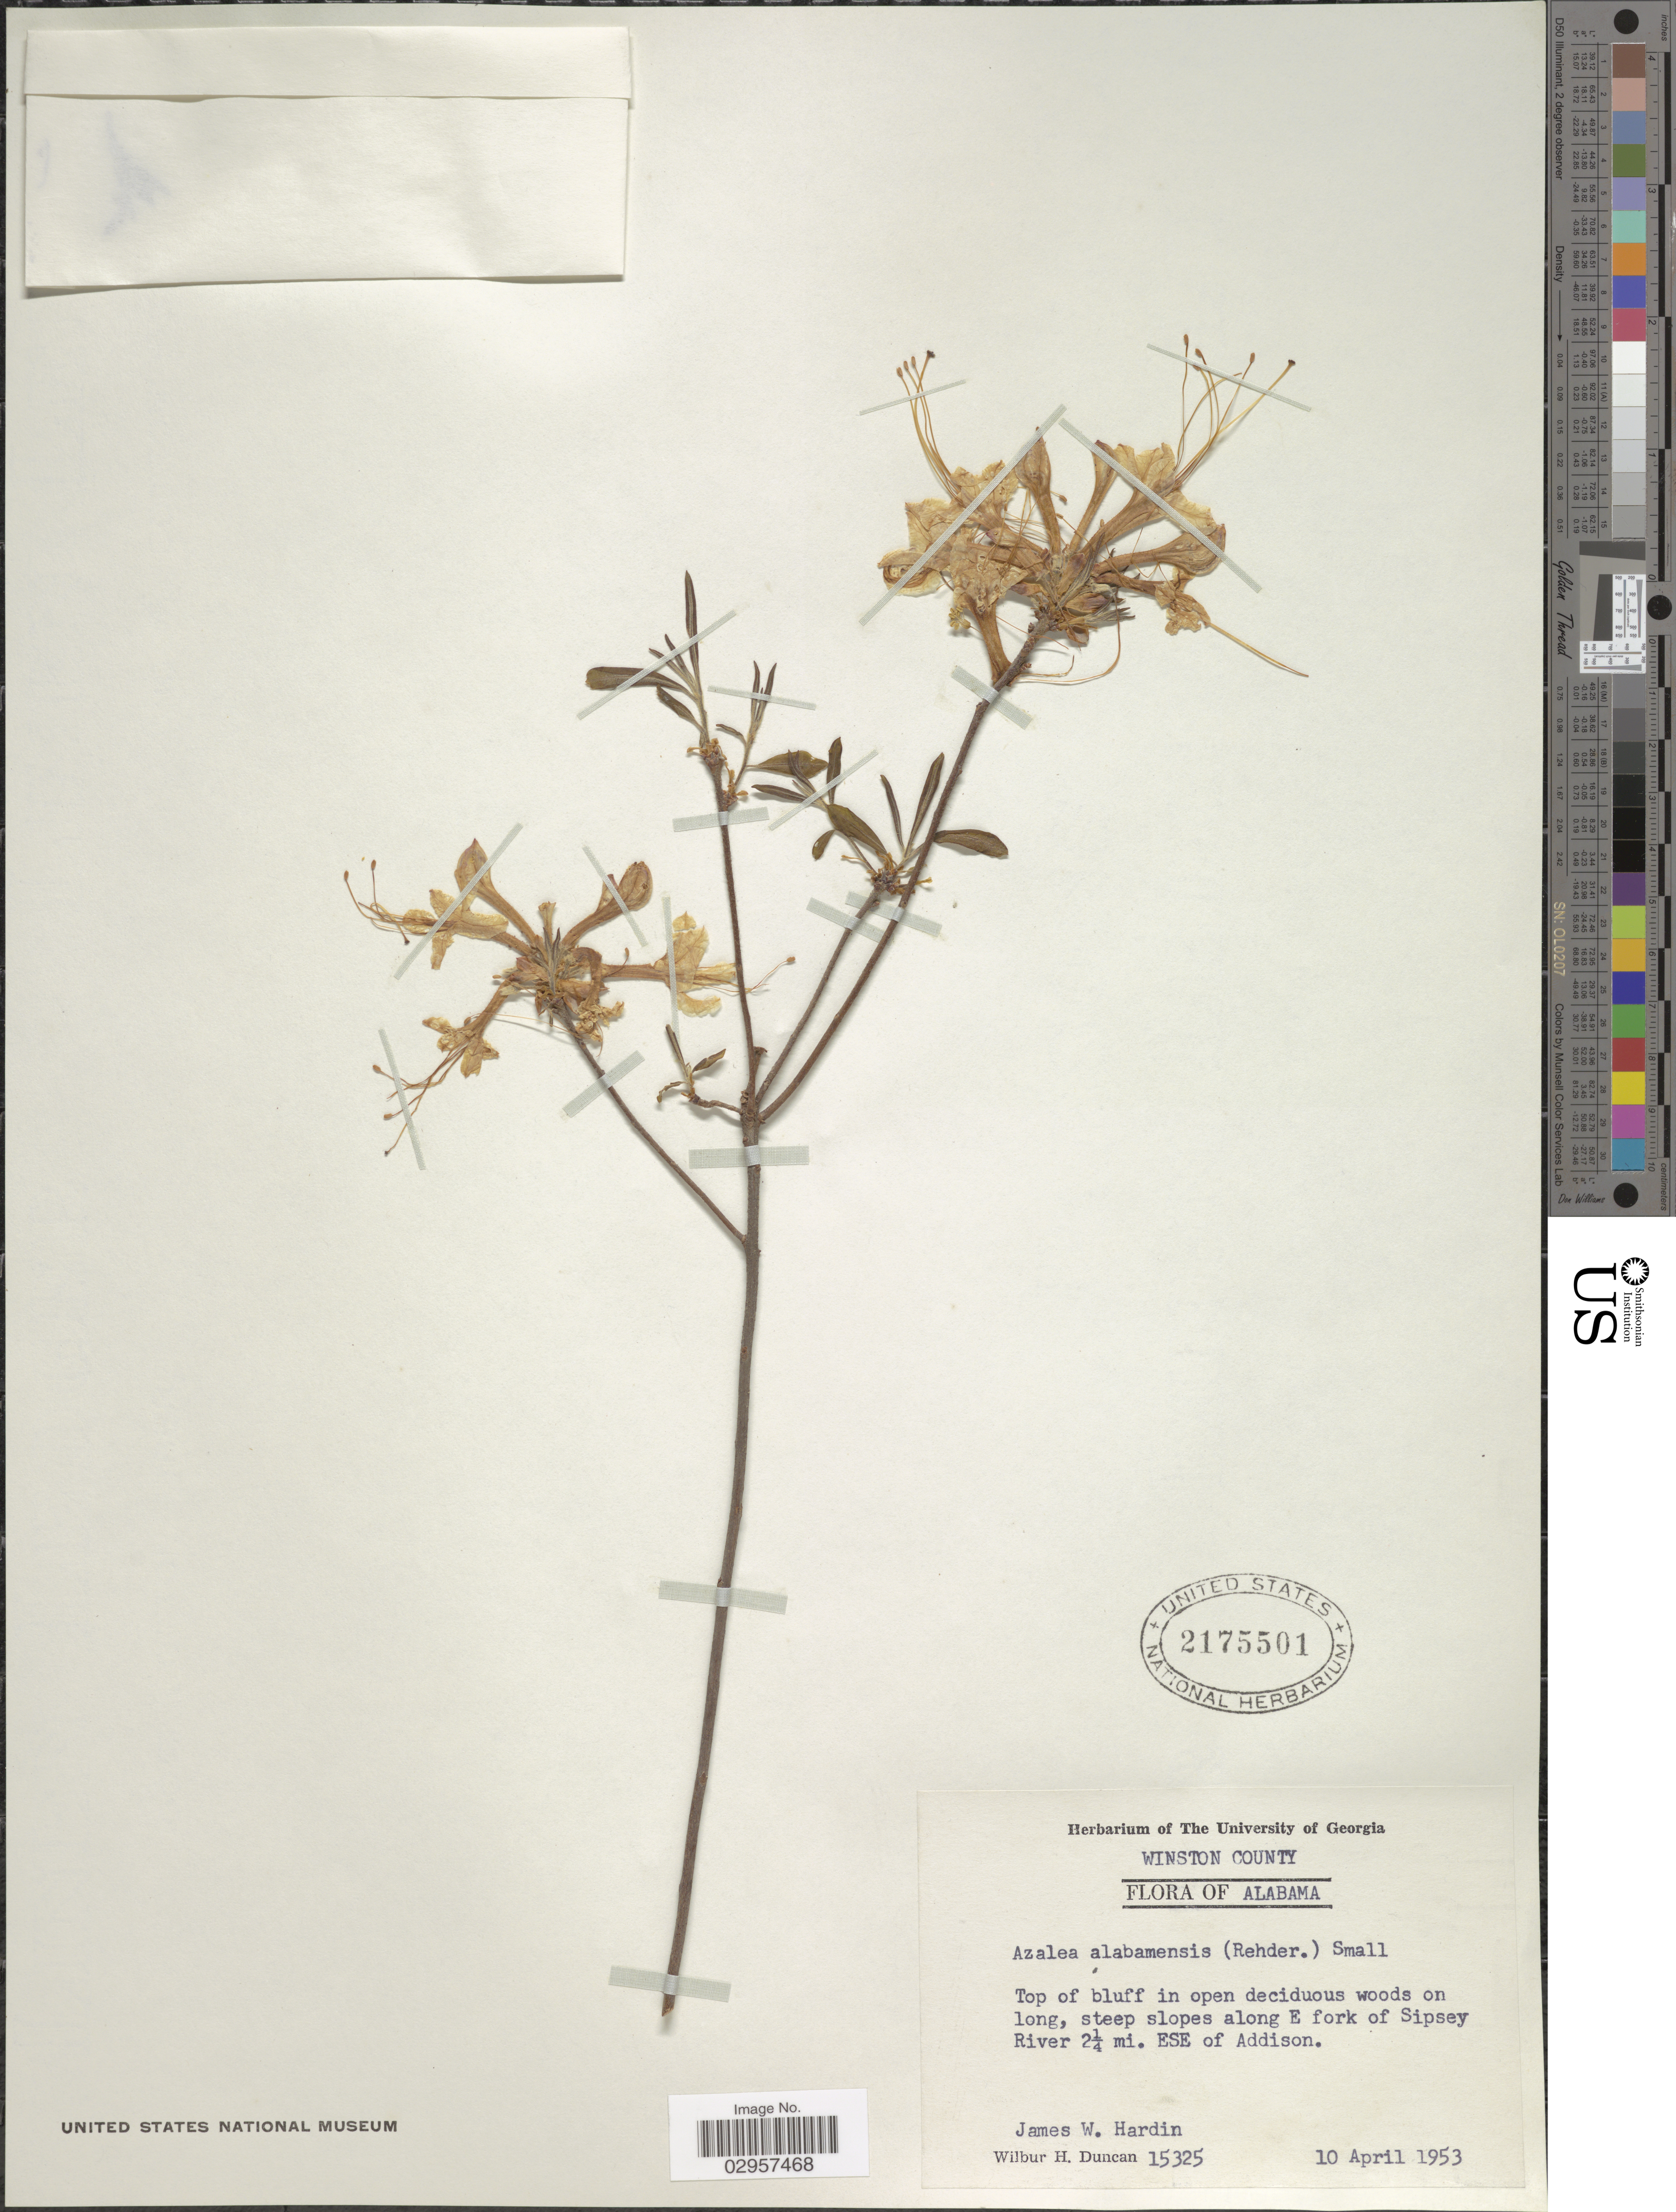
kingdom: Plantae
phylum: Tracheophyta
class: Magnoliopsida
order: Ericales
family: Ericaceae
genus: Rhododendron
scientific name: Rhododendron alabamense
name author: Rehder in E.H. Wilson & Rehder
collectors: J. W. Hardin & W. H. Duncan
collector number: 15325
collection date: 1953-04-10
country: United States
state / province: Alabama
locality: Winston County. Steep slopes along E fork of Sipsey River 2¼ mi. ESE of Addison.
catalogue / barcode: US 2175501